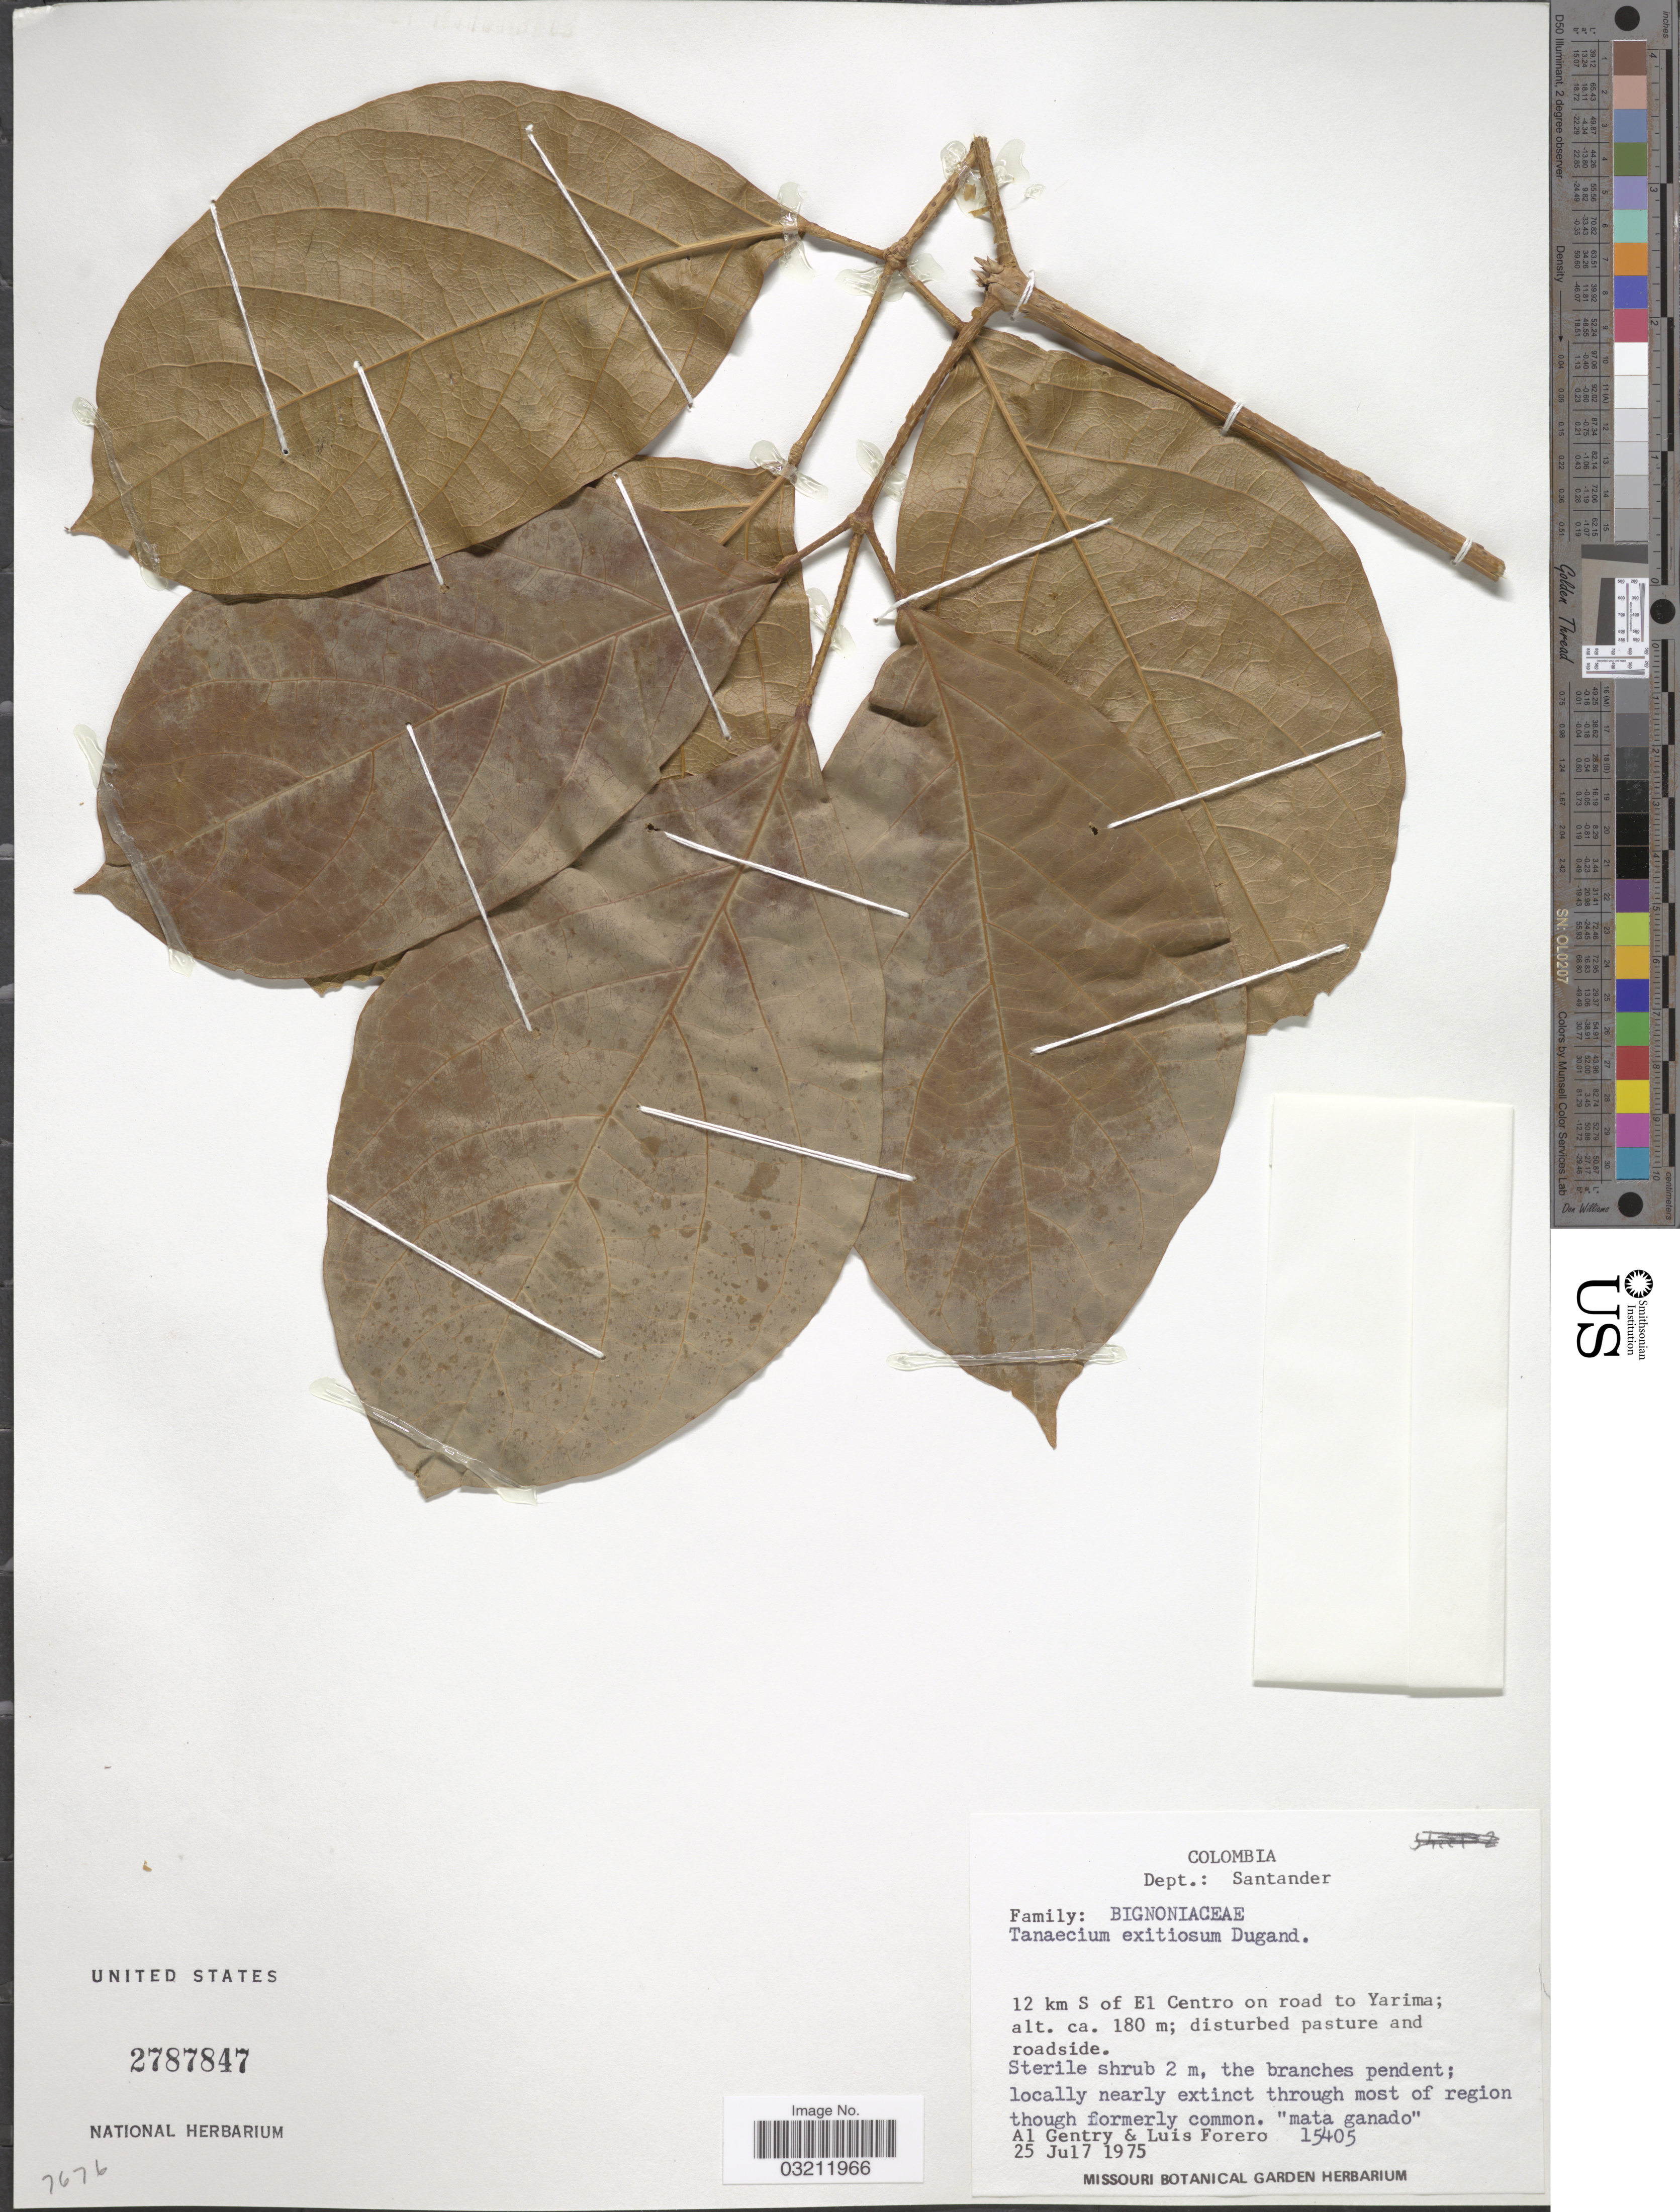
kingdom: Plantae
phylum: Tracheophyta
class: Magnoliopsida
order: Lamiales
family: Bignoniaceae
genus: Tanaecium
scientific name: Tanaecium exitiosum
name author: Dugand G.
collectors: A. H. Gentry & L. Forero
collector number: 15405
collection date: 1975-07-25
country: Colombia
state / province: Santander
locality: Dept.: Santander. 12 km S of El Centro on road to Yarima.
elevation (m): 180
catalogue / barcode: US 2787847